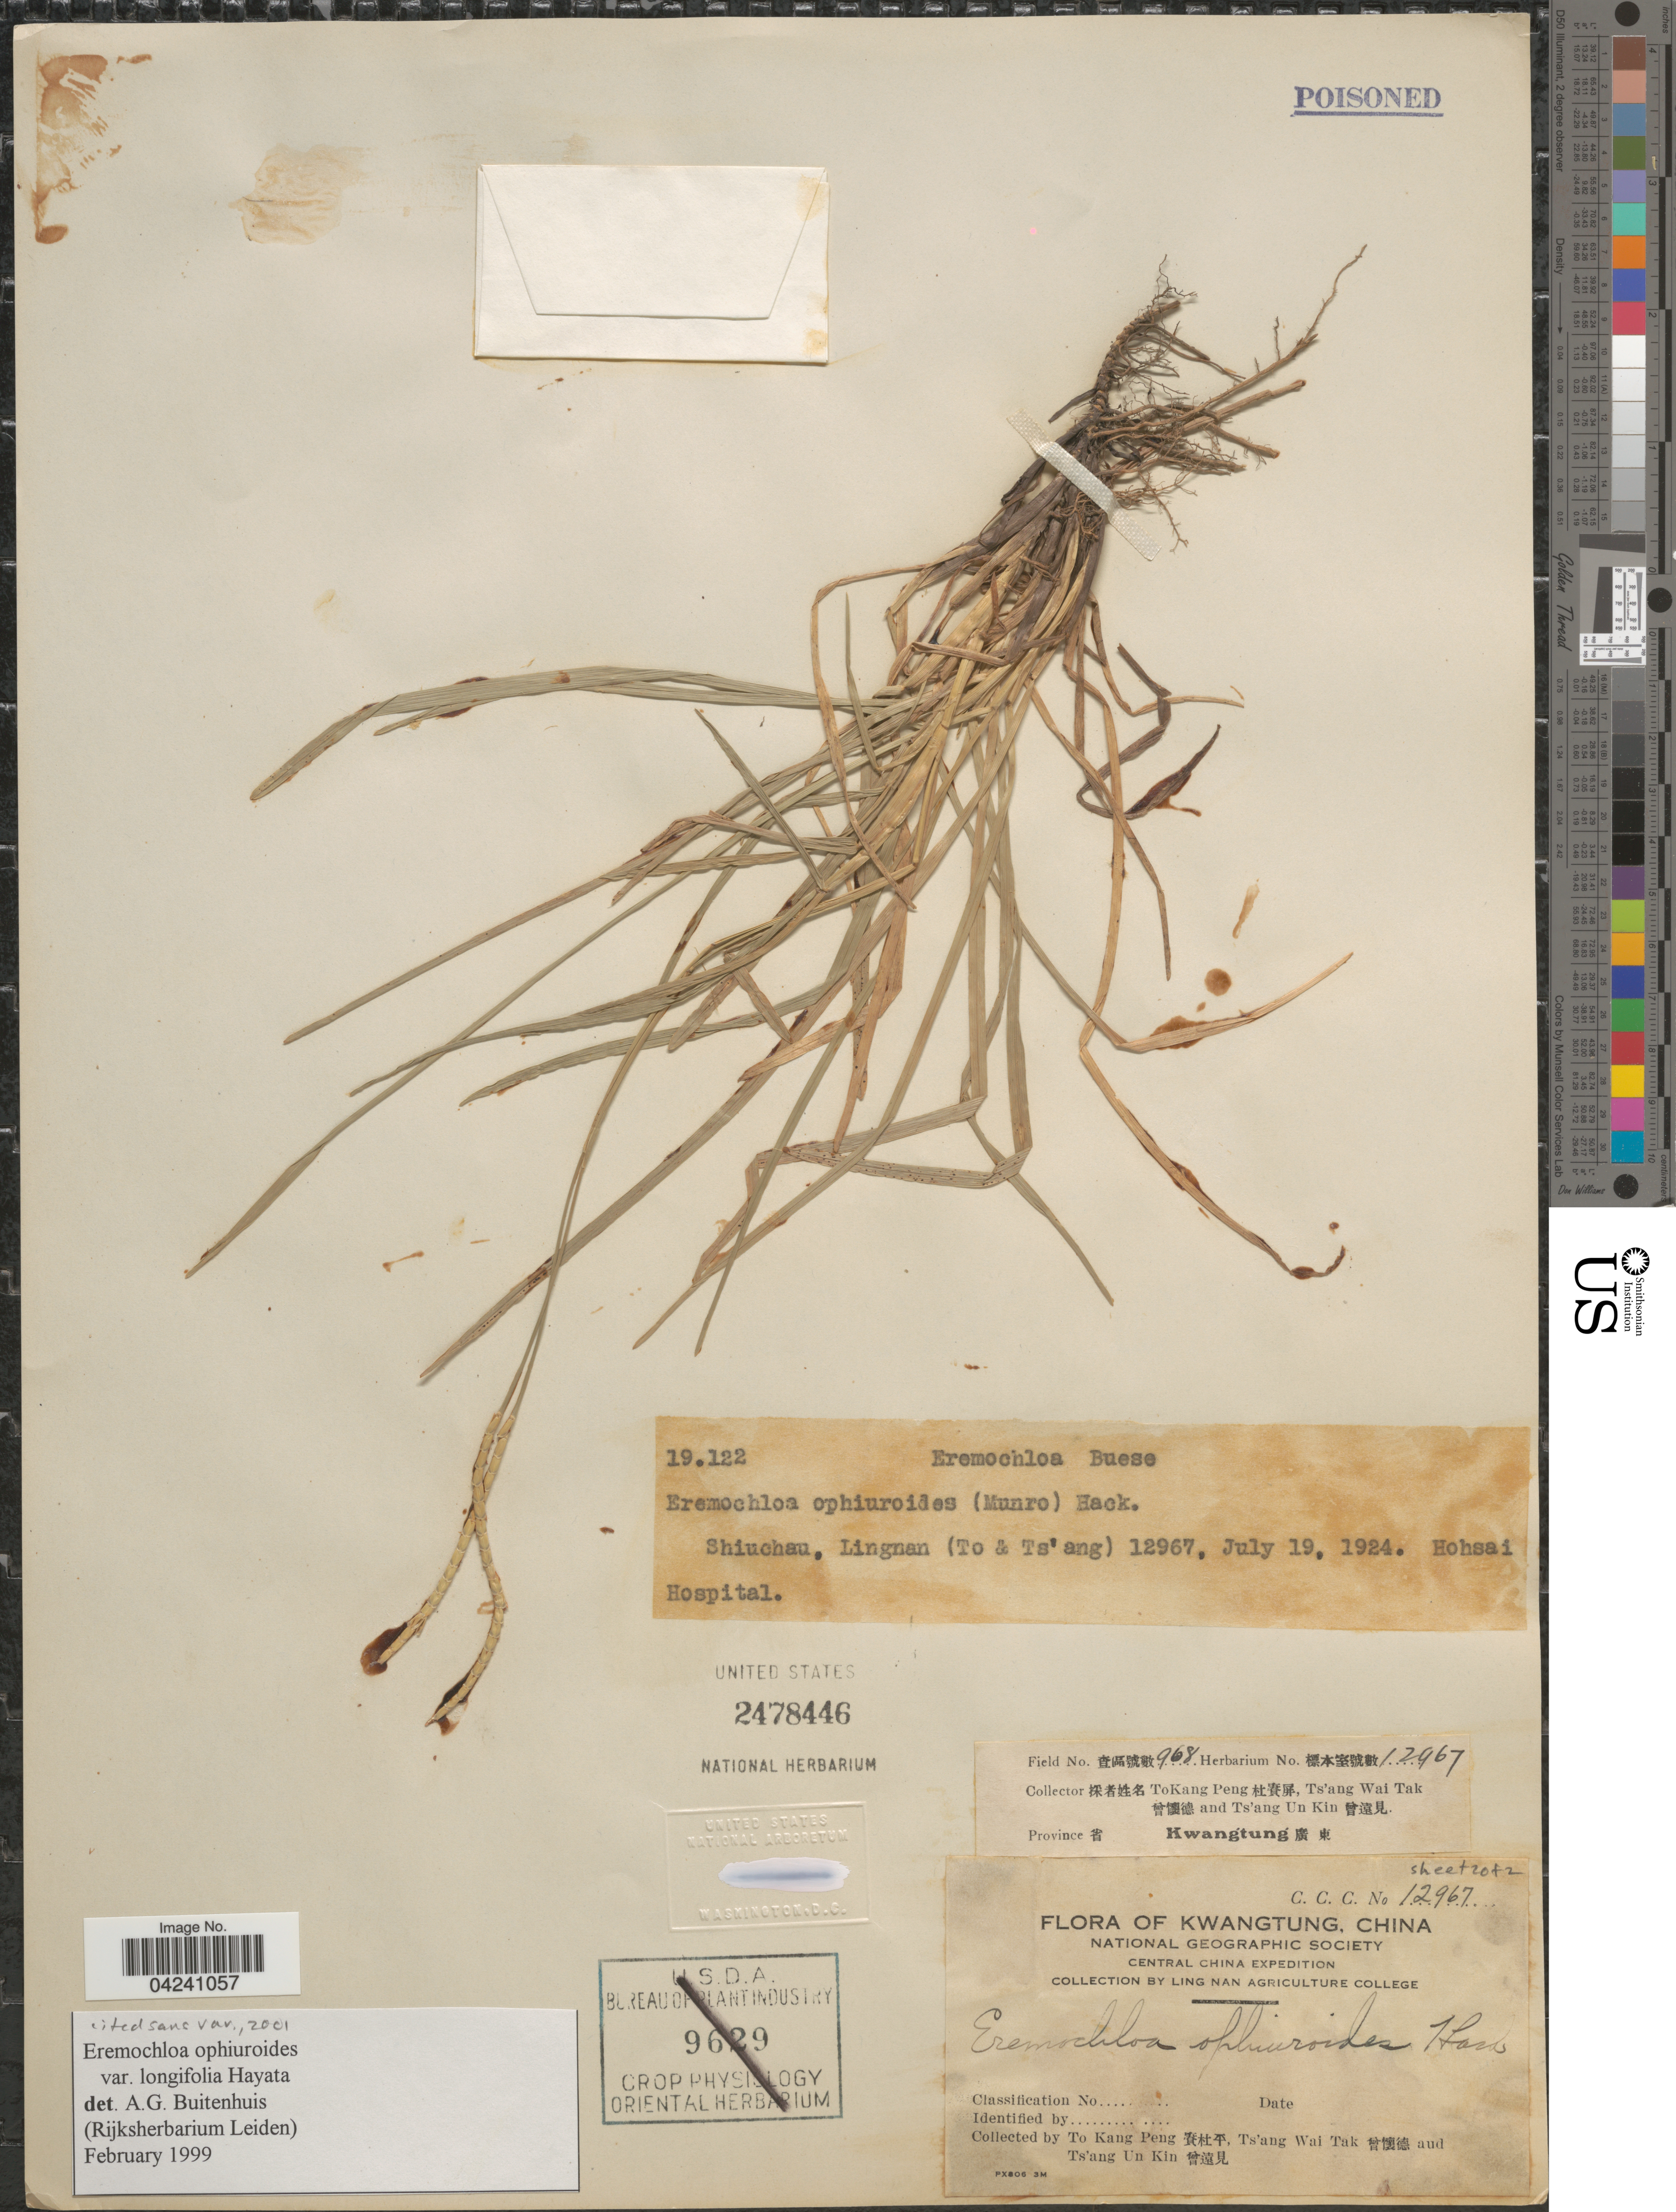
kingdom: Plantae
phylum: Tracheophyta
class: Liliopsida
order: Poales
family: Poaceae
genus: Eremochloa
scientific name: Eremochloa ophiuroides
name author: (Munro) Hack.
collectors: T. K. Peng, W. T. Tsang & Ts' Ang Un Kin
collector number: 12967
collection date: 1924-07-19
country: China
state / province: Guangdong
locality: Shiuchau, Lingnan (To & Ts'ang). Hohsai Hospital. Kwangtung. National Geographic Society Central China Expedition.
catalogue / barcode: US 2478446